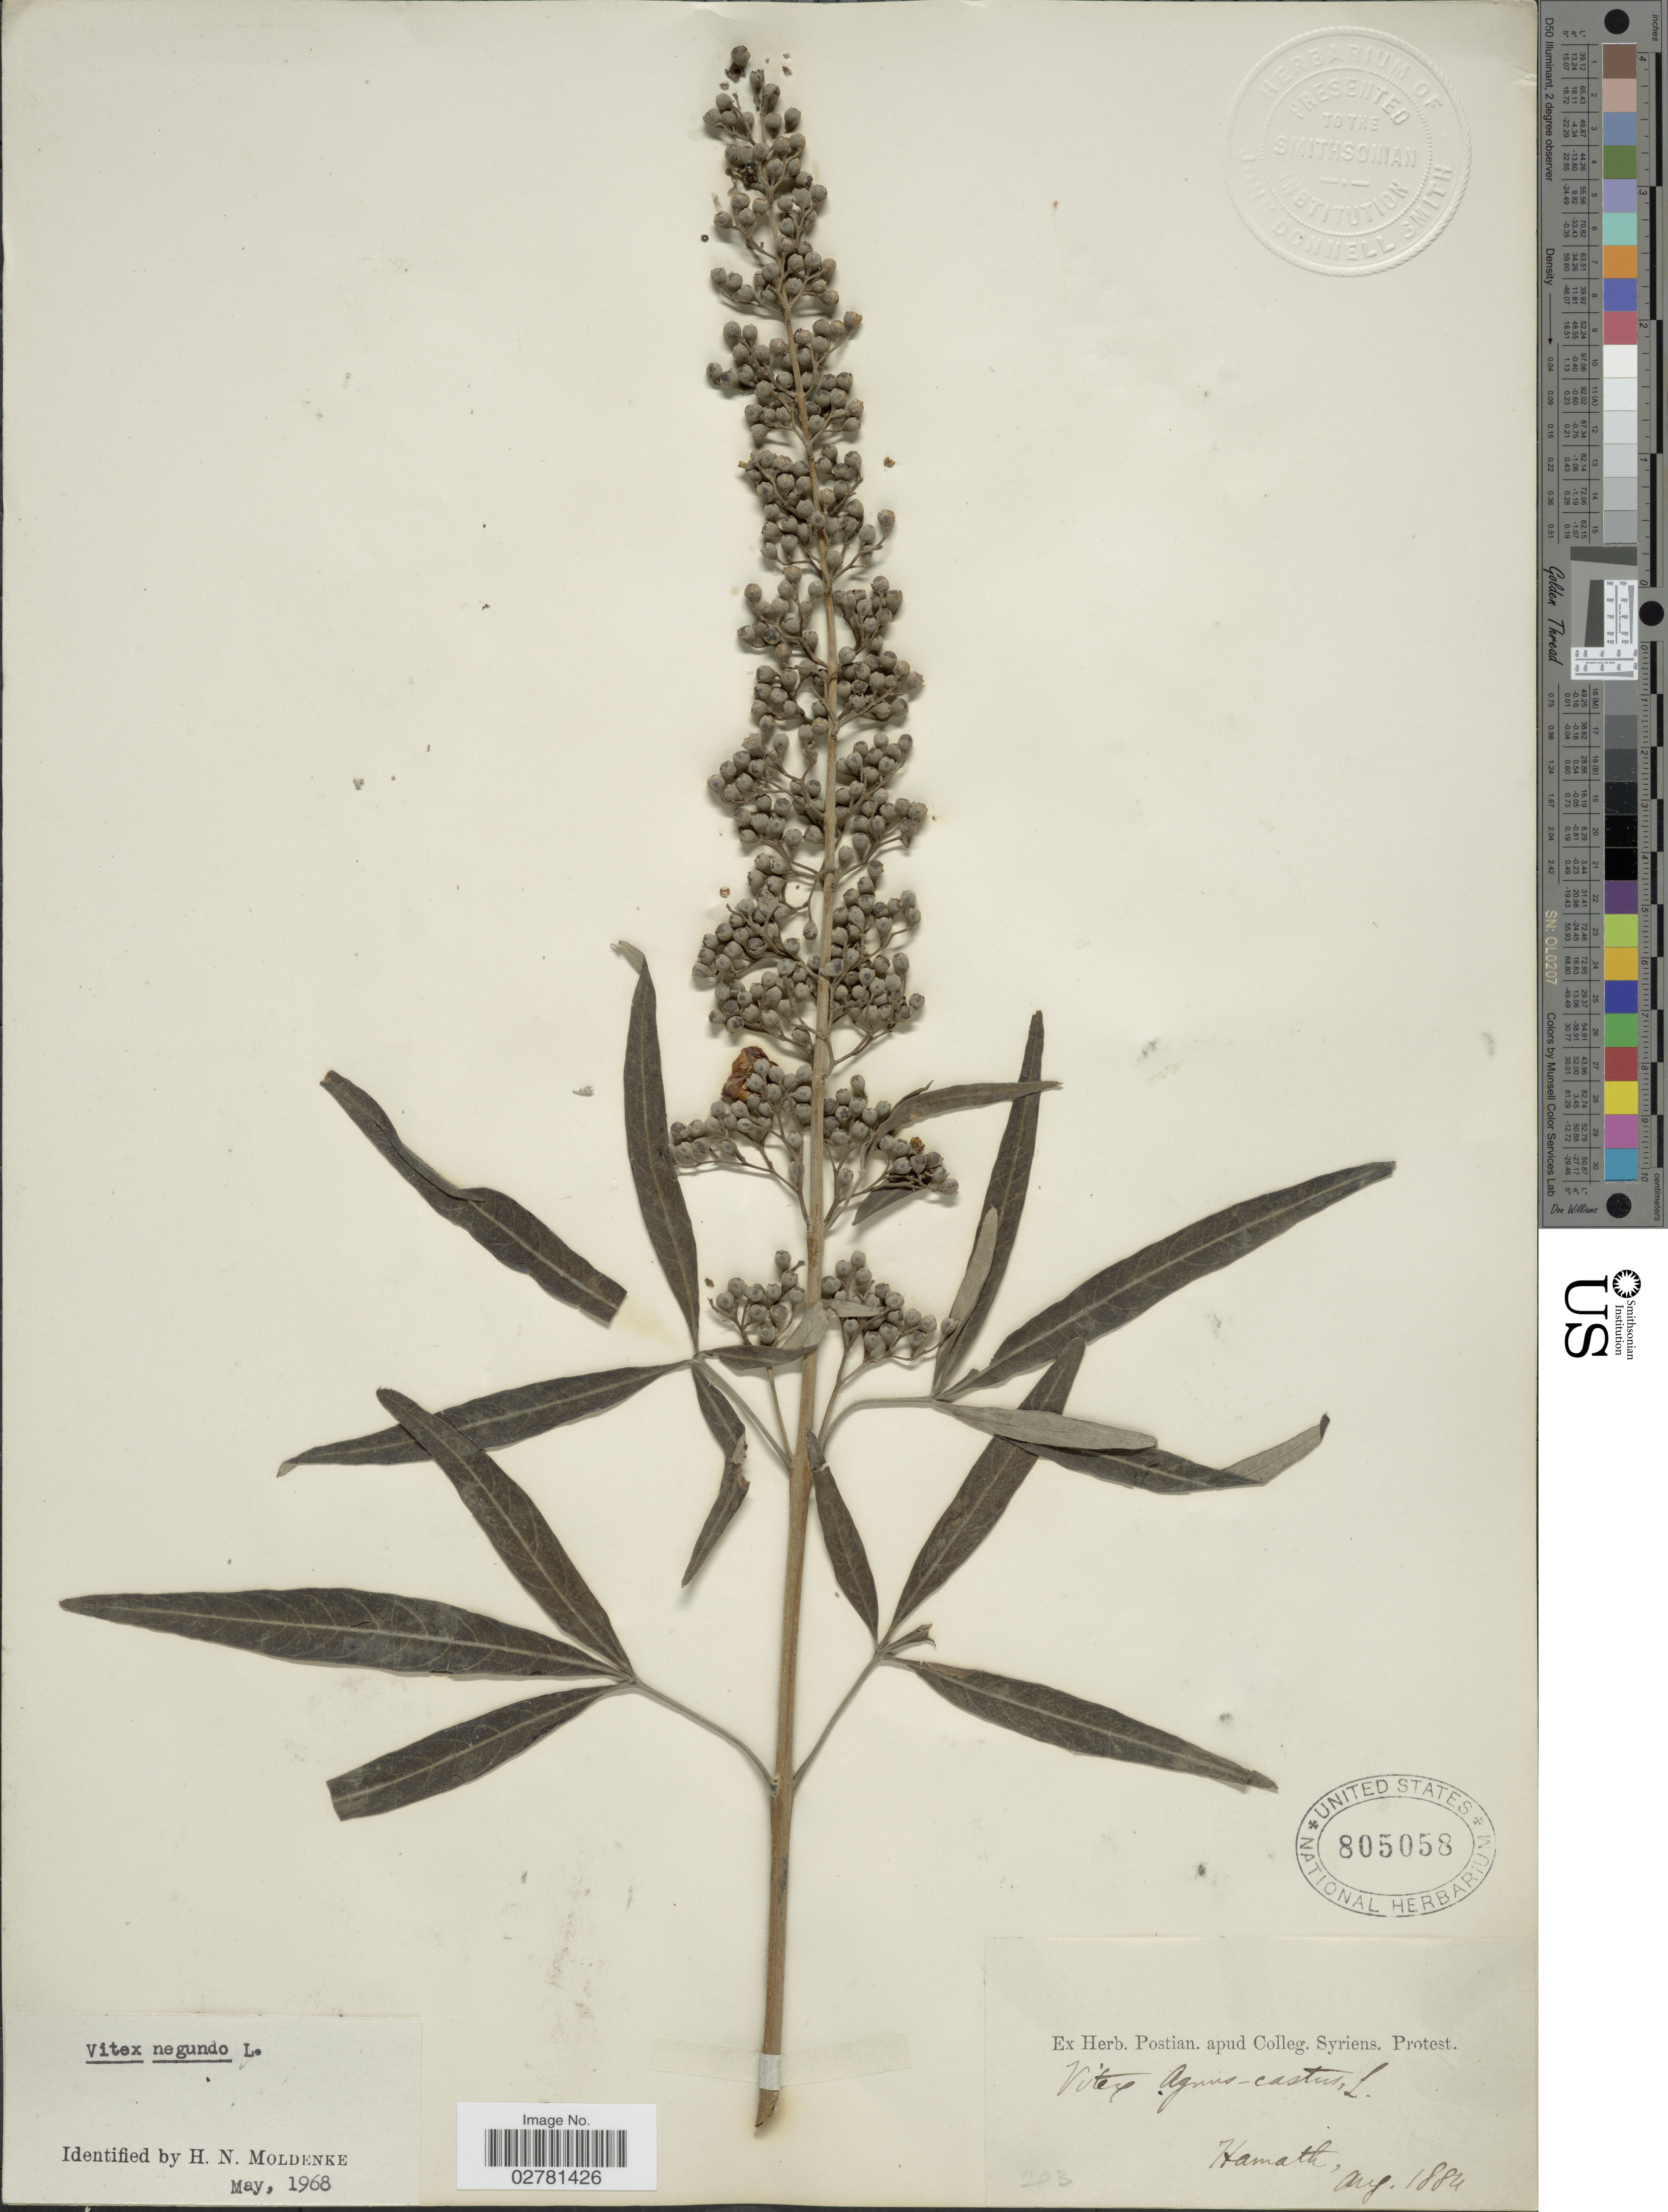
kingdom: Plantae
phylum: Tracheophyta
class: Magnoliopsida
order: Lamiales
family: Lamiaceae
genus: Vitex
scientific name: Vitex negundo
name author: L.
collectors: ex herb. Postian. apud Colleg. Syriens. Protest. USE "Fannie P. A. Shepard" (10308853) AS PRIMARY COLLECTOR INSTEAD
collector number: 203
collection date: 1884-08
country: Syria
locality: Hamath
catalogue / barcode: US 805058